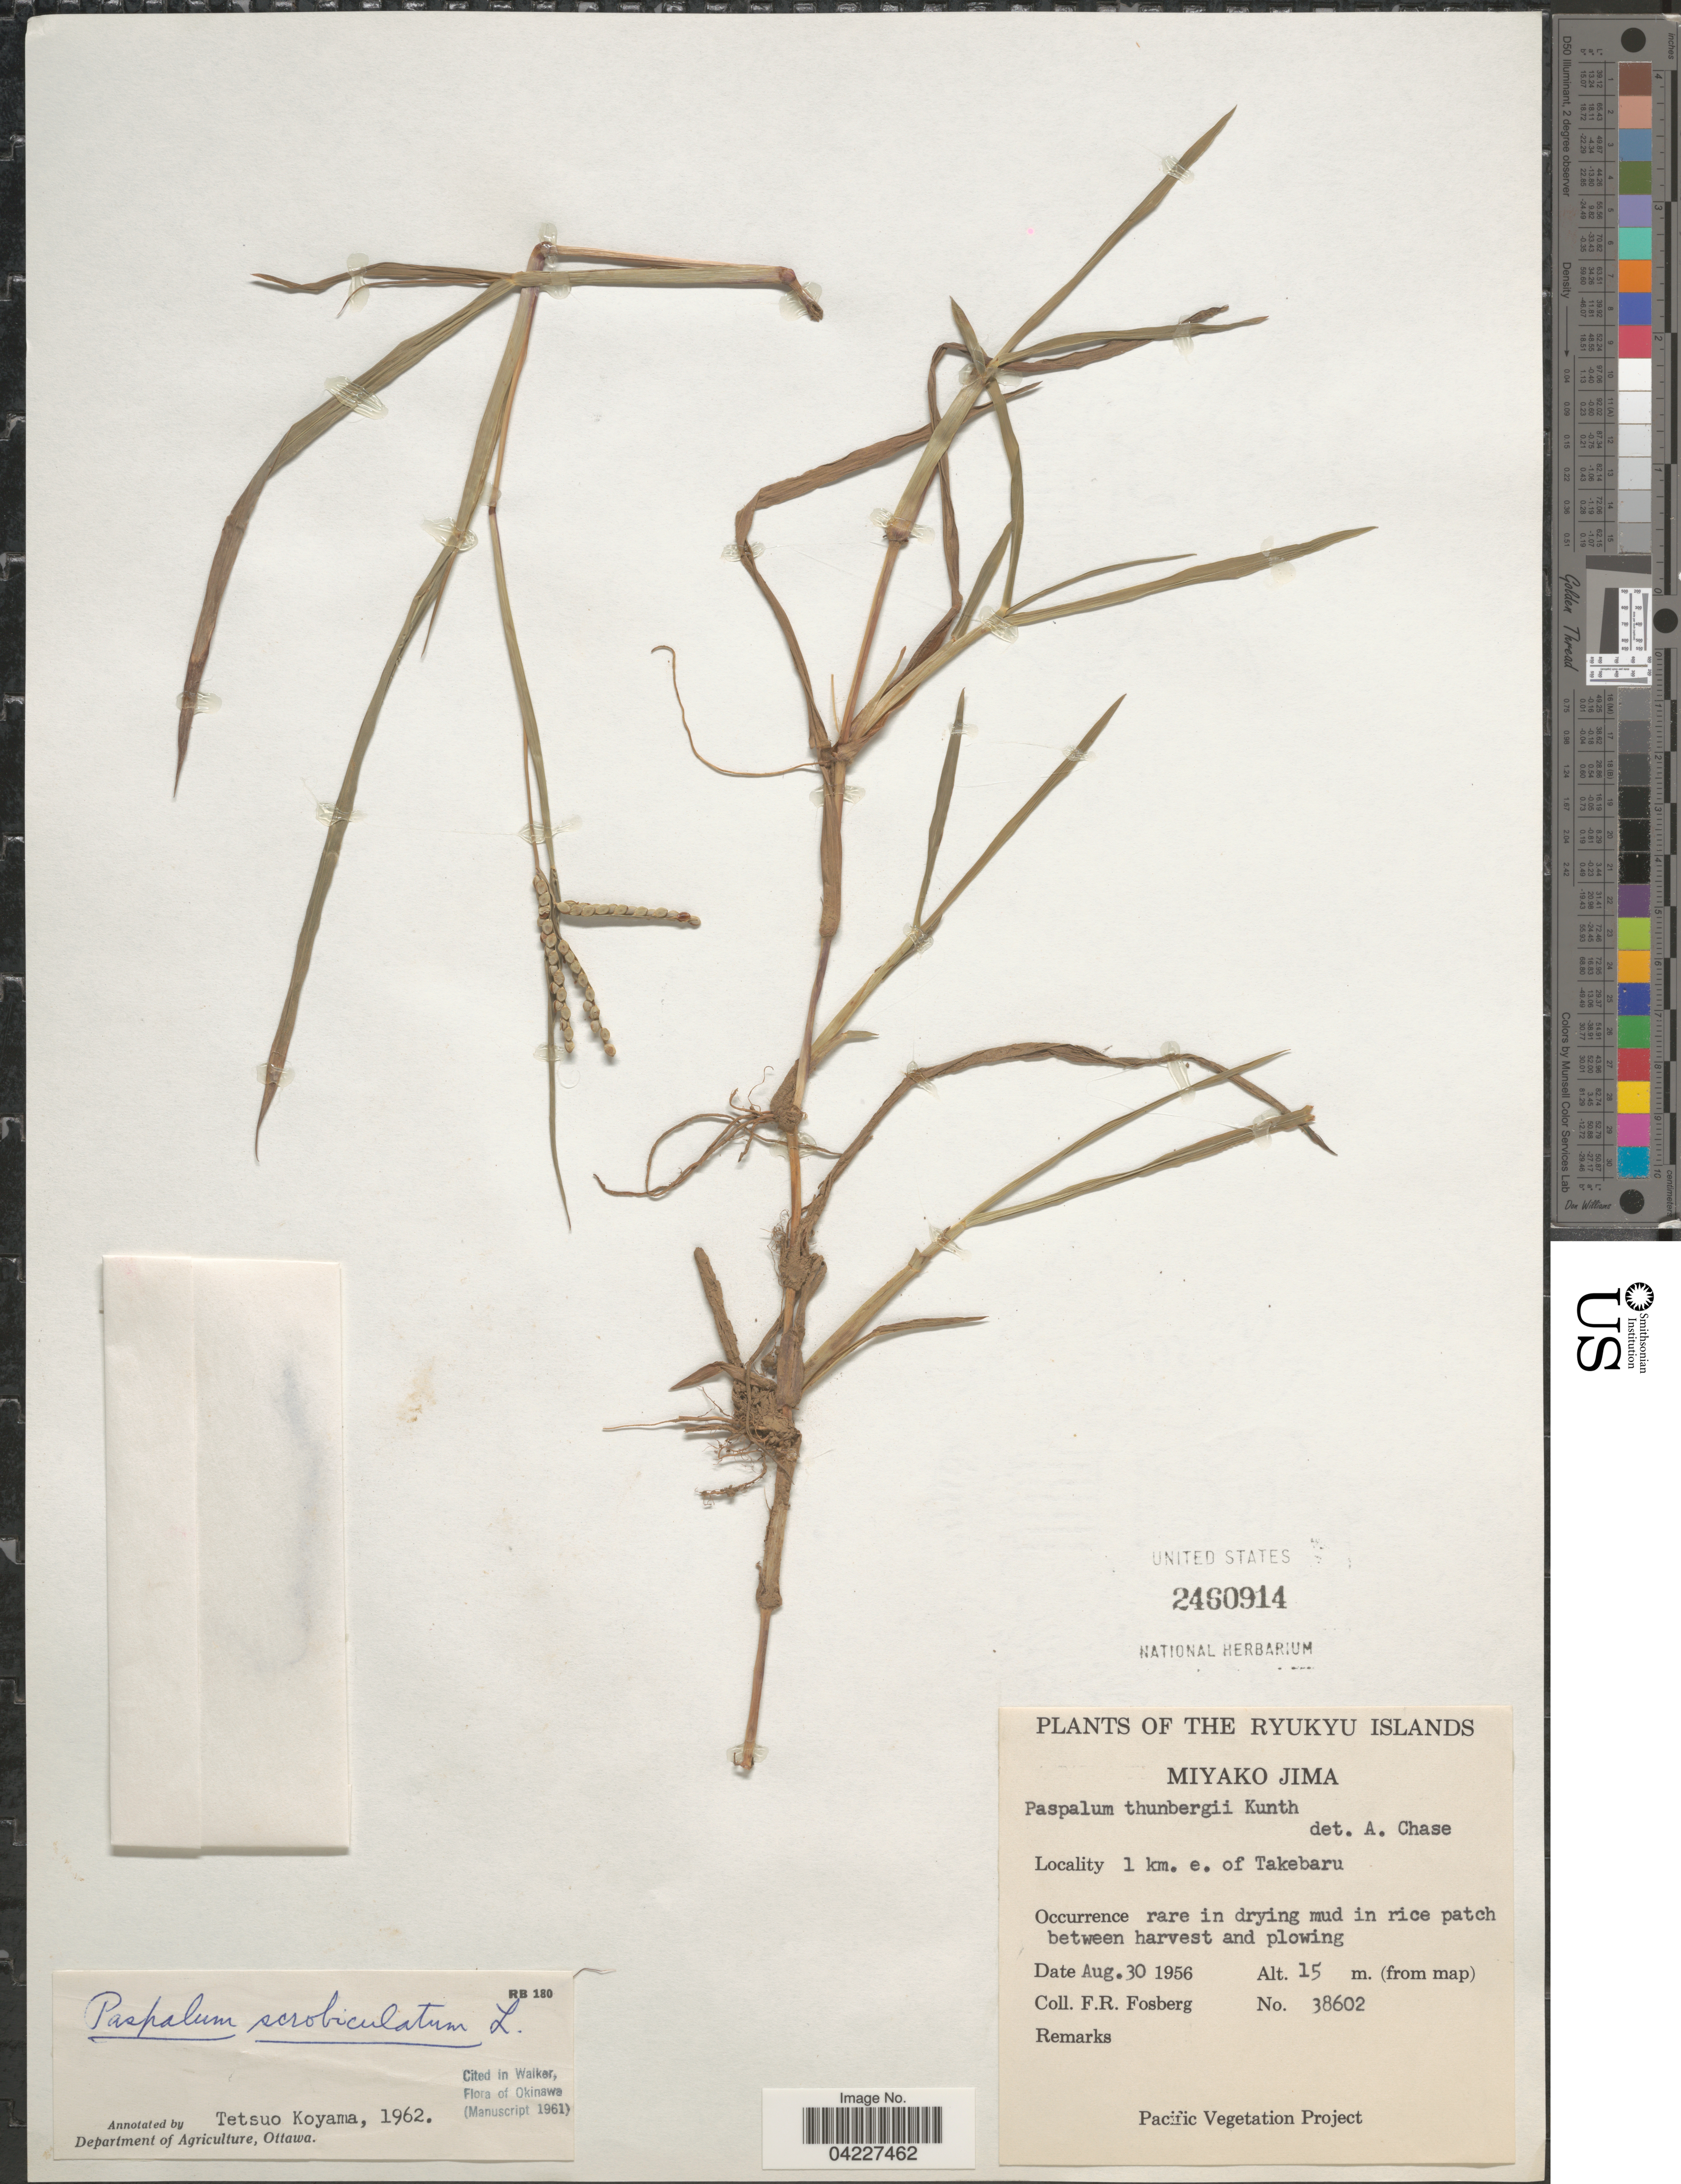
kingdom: Plantae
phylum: Tracheophyta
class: Liliopsida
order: Poales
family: Poaceae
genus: Paspalum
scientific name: Paspalum scrobiculatum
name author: L.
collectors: F. R. Fosberg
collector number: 38602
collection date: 1956-08-30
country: Japan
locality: The Ryukyu Islands. Miyako Jima. 1 km. e. of Takebaru.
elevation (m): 15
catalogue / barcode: US 2460914